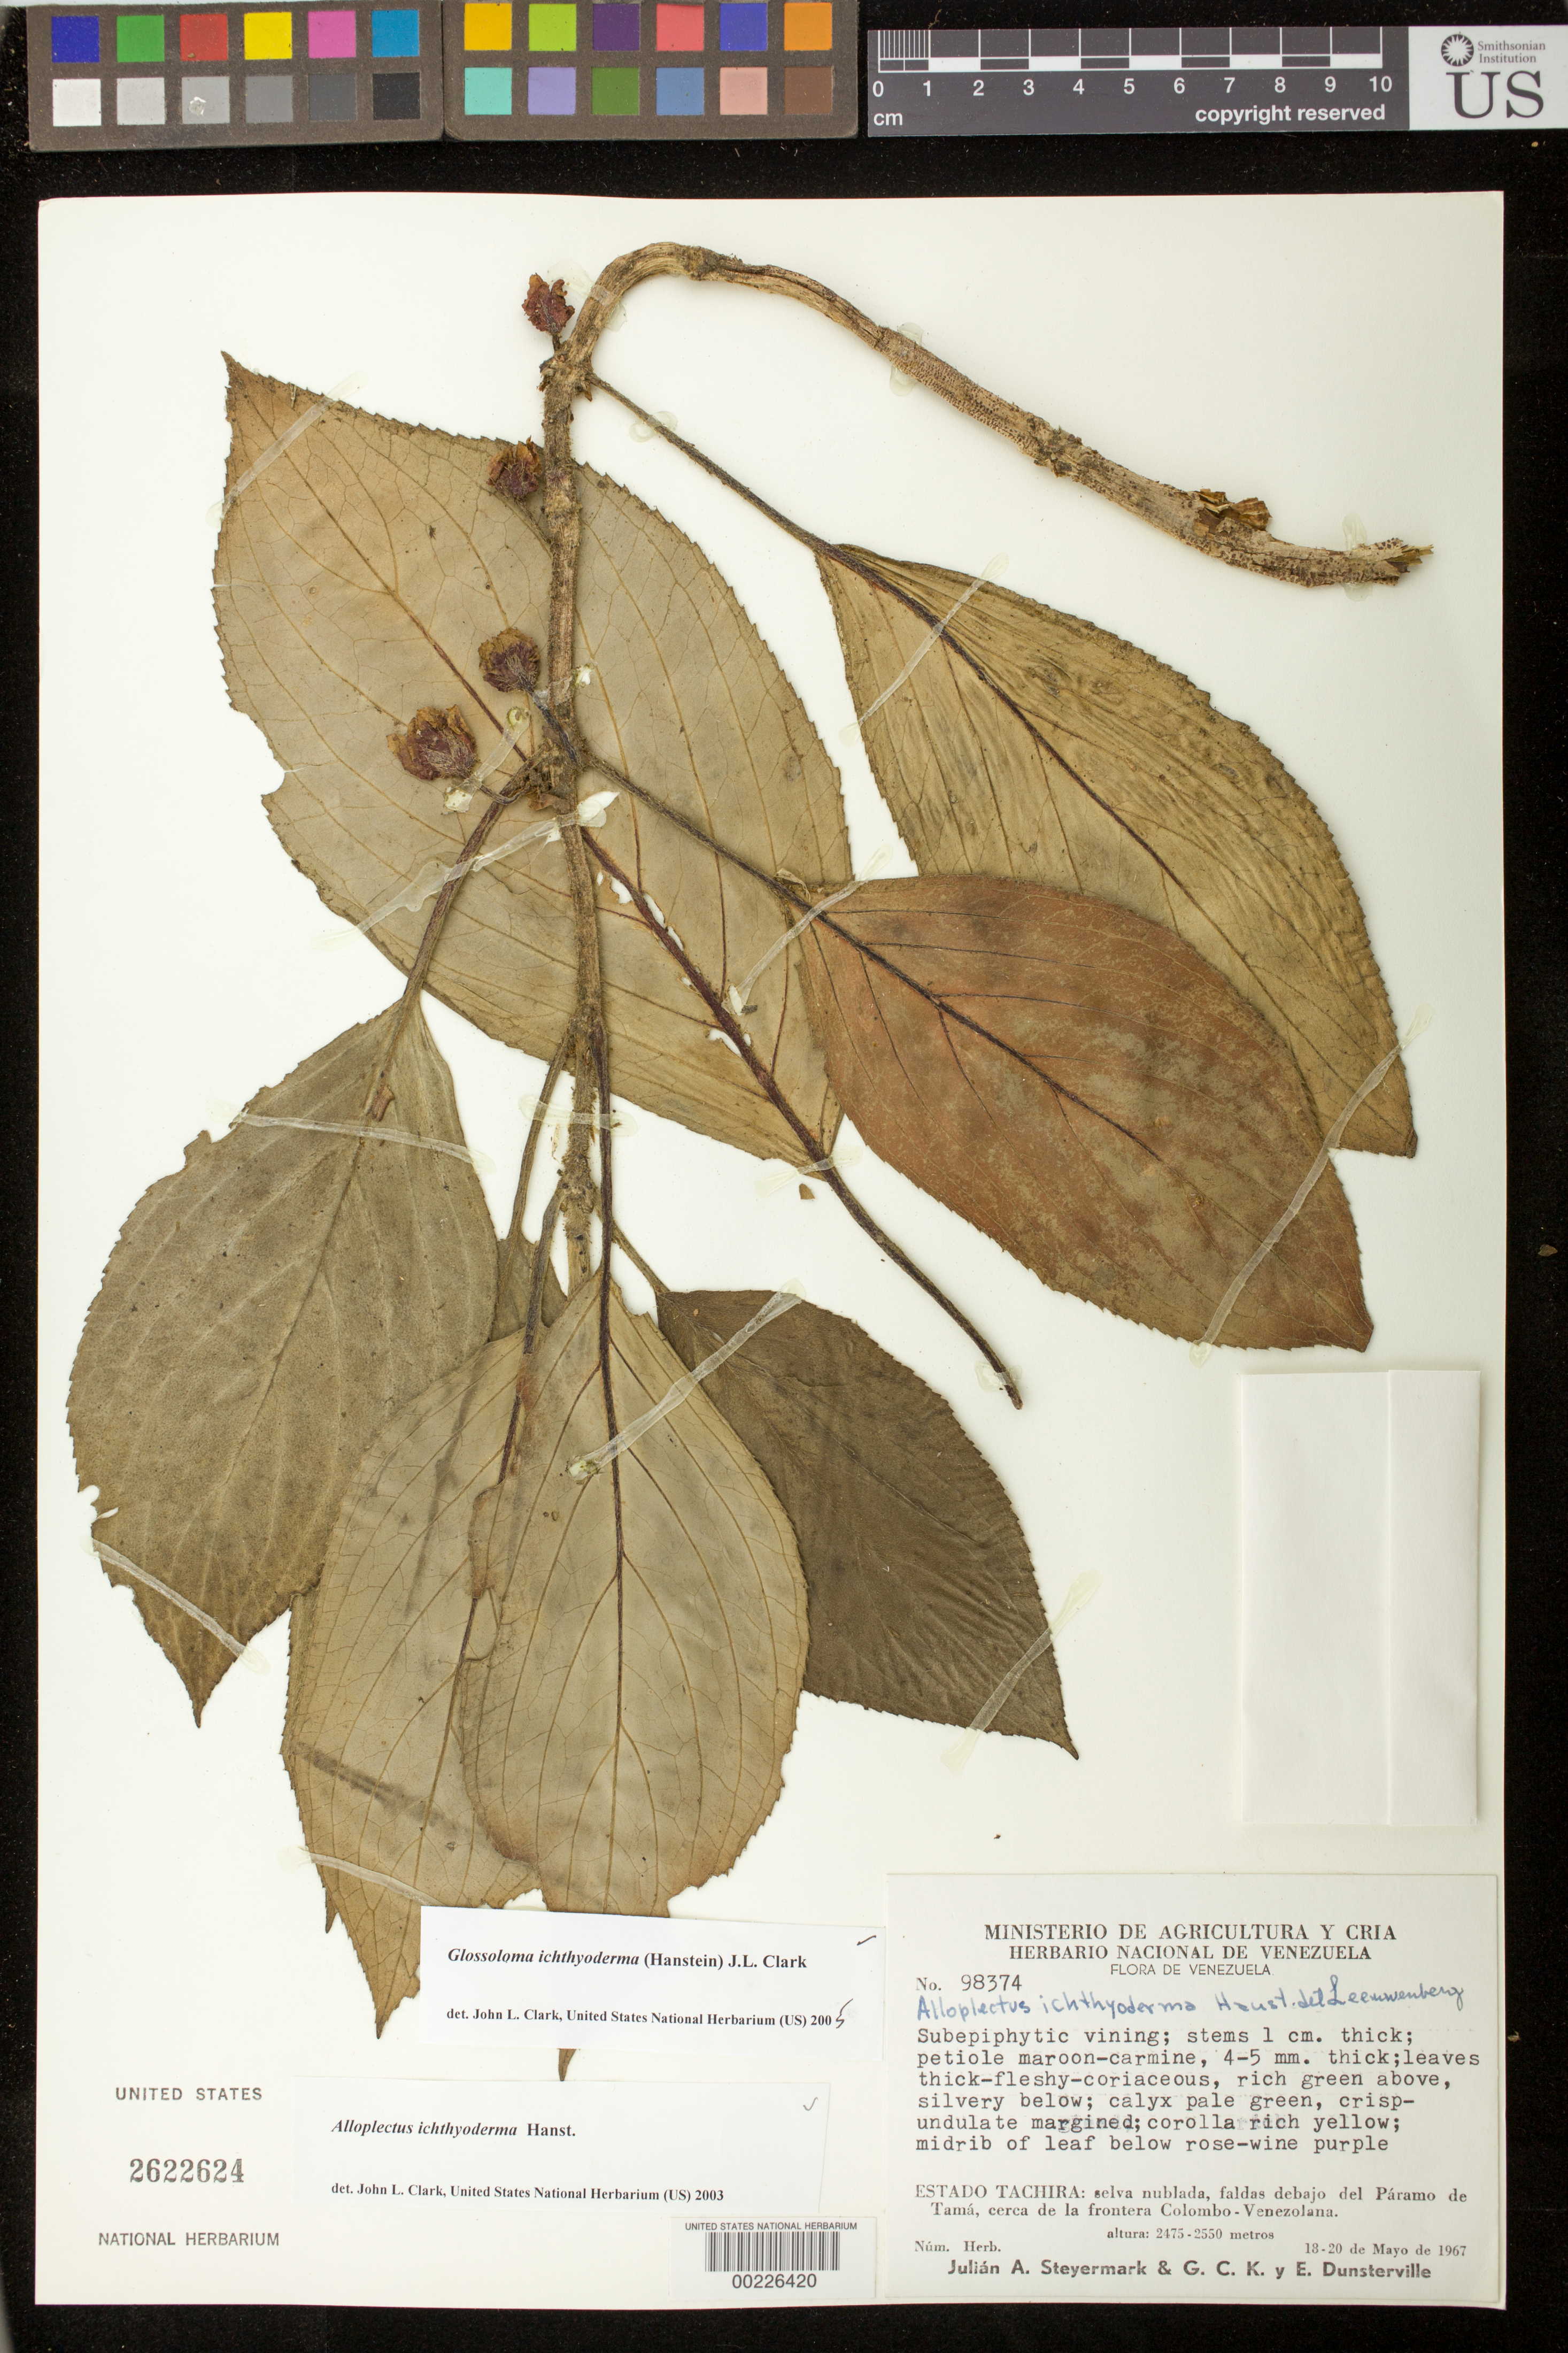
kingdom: Plantae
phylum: Tracheophyta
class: Magnoliopsida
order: Lamiales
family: Gesneriaceae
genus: Glossoloma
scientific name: Glossoloma ichthyoderma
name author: (Hanst.) J.L. Clark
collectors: J. Steyermark, G. C. K. Dunsterville & E. Dunsterville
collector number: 98374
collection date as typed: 18-20 May 1967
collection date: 1967-05-18/1967-05-20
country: Venezuela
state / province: Táchira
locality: Foothills below Paramo de Tamo, near the Colombo - Venezuela border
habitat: Cloud forest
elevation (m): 2475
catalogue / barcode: US 2622624